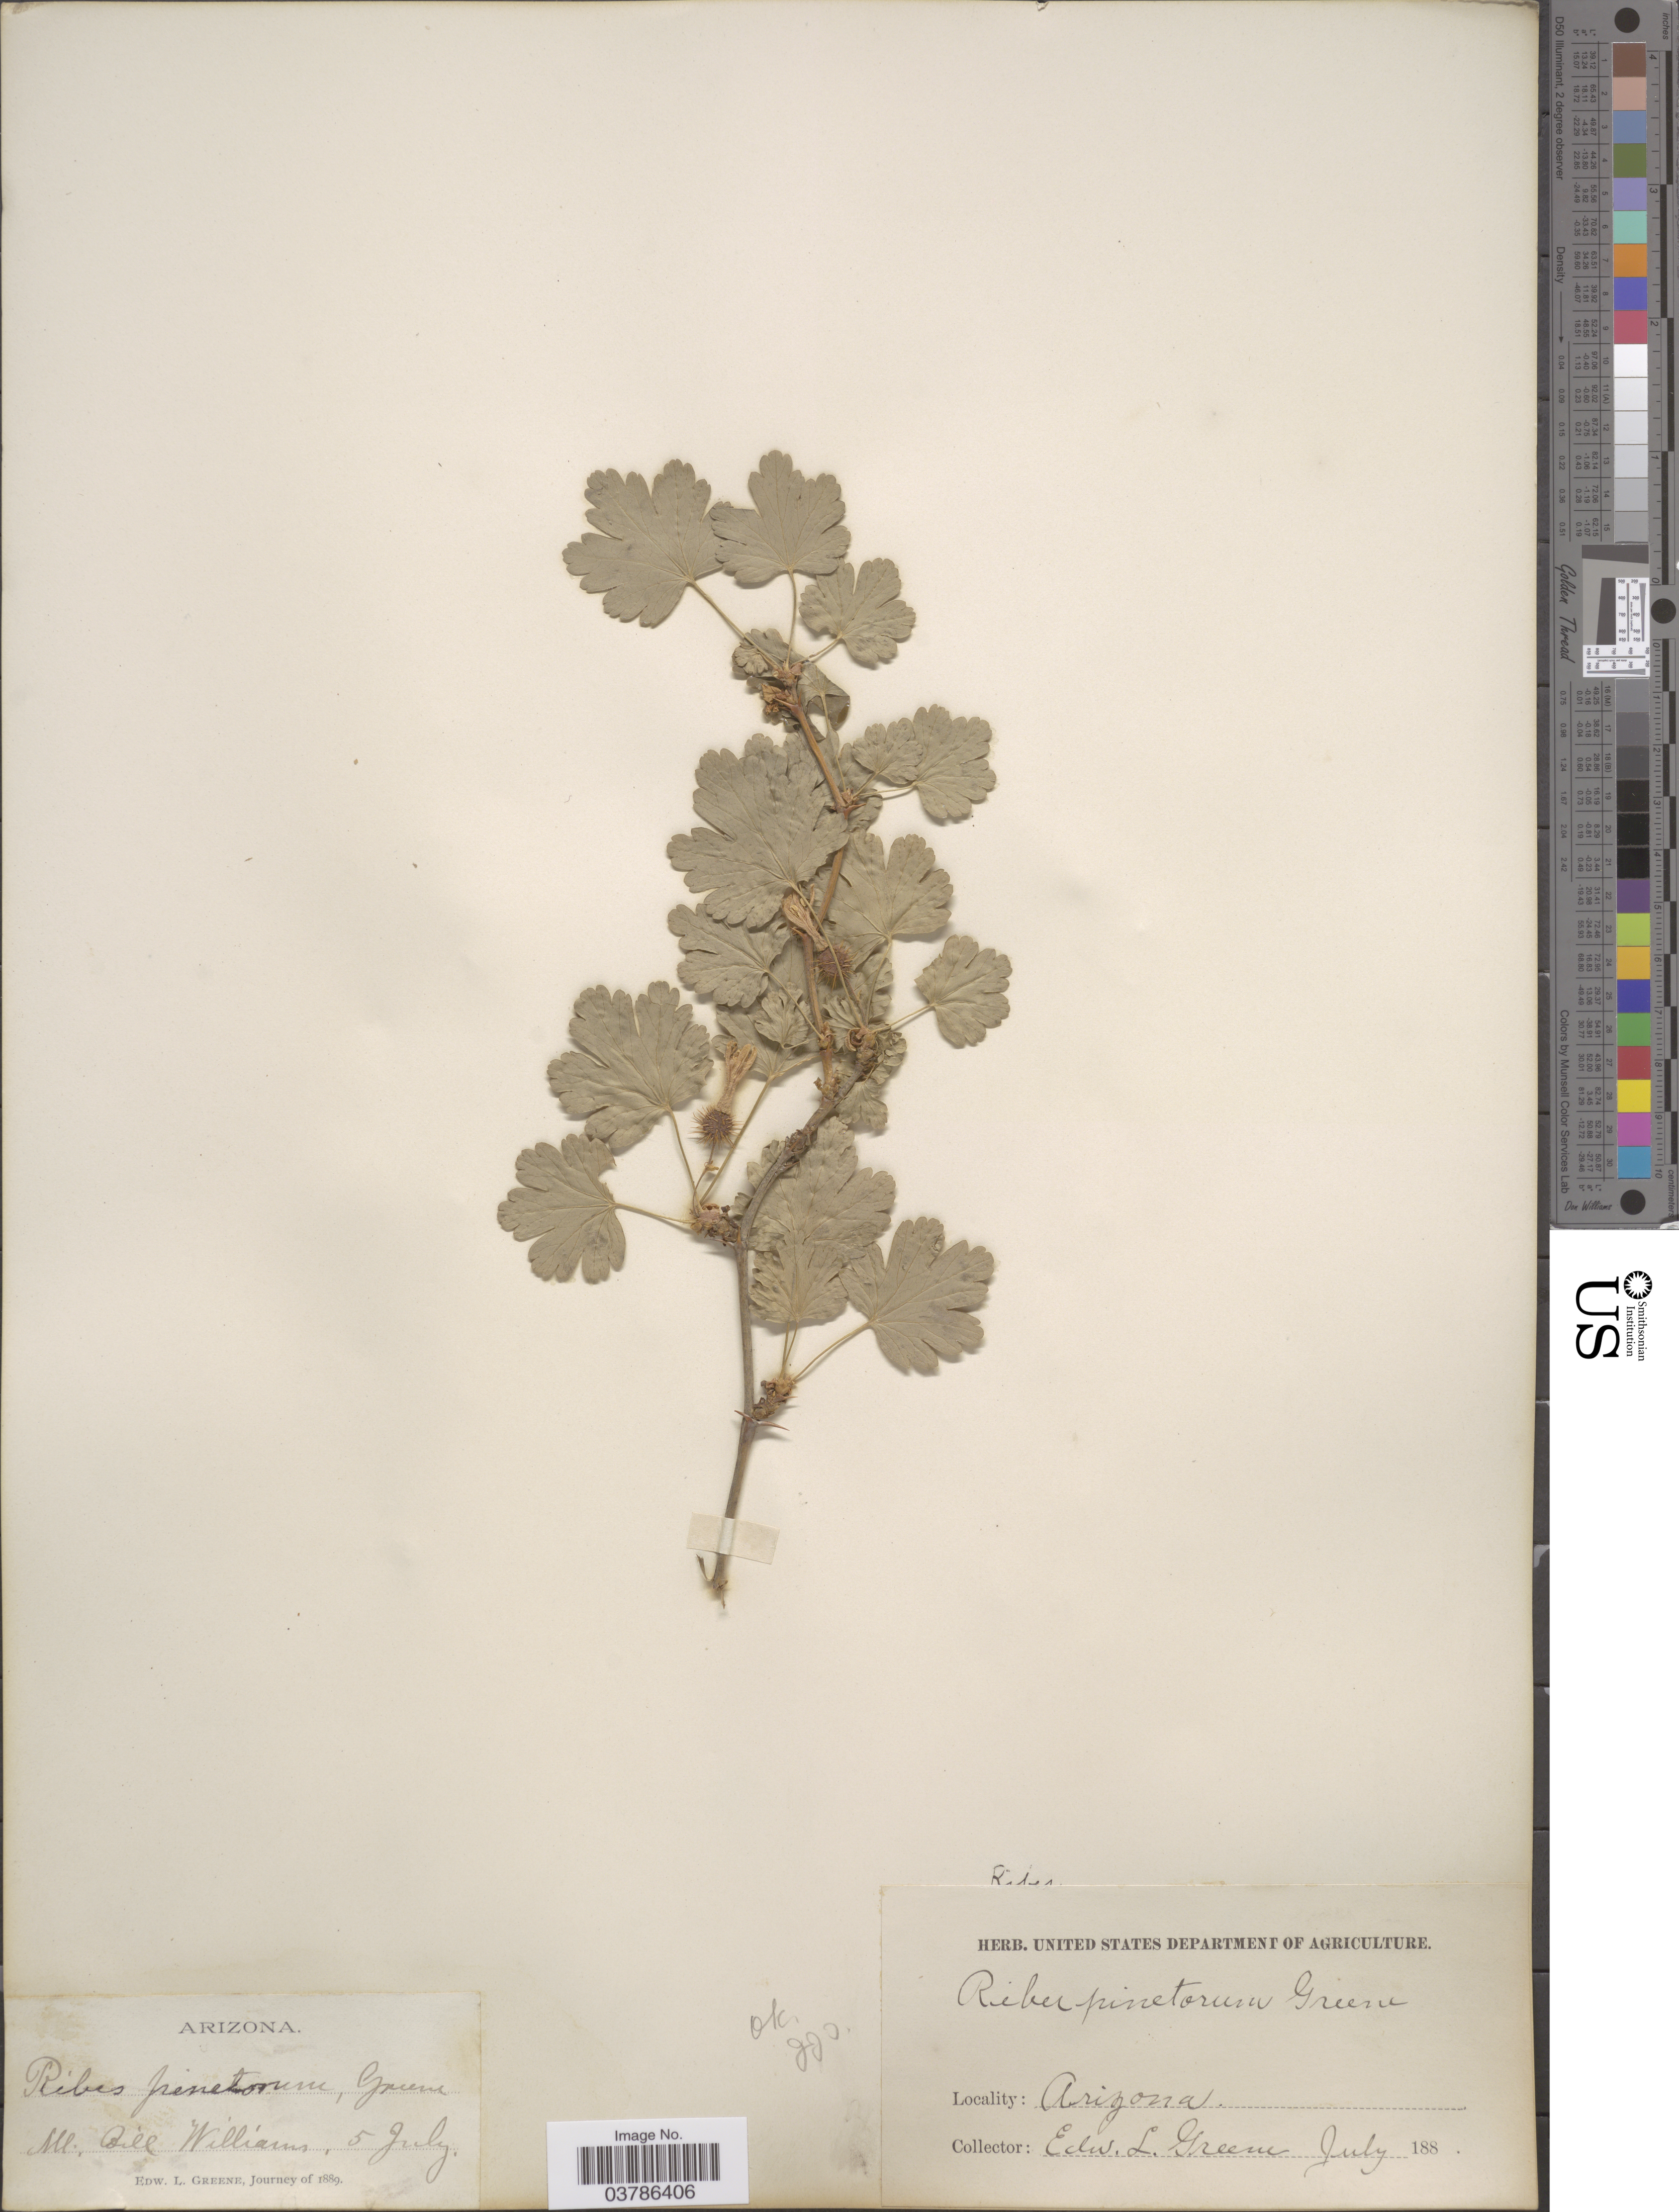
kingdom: Plantae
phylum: Tracheophyta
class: Magnoliopsida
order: Saxifragales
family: Grossulariaceae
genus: Ribes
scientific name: Ribes pinetorum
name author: Greene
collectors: E. L. Greene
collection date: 1889-07-05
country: United States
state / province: Arizona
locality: Mt. Bill Williams.